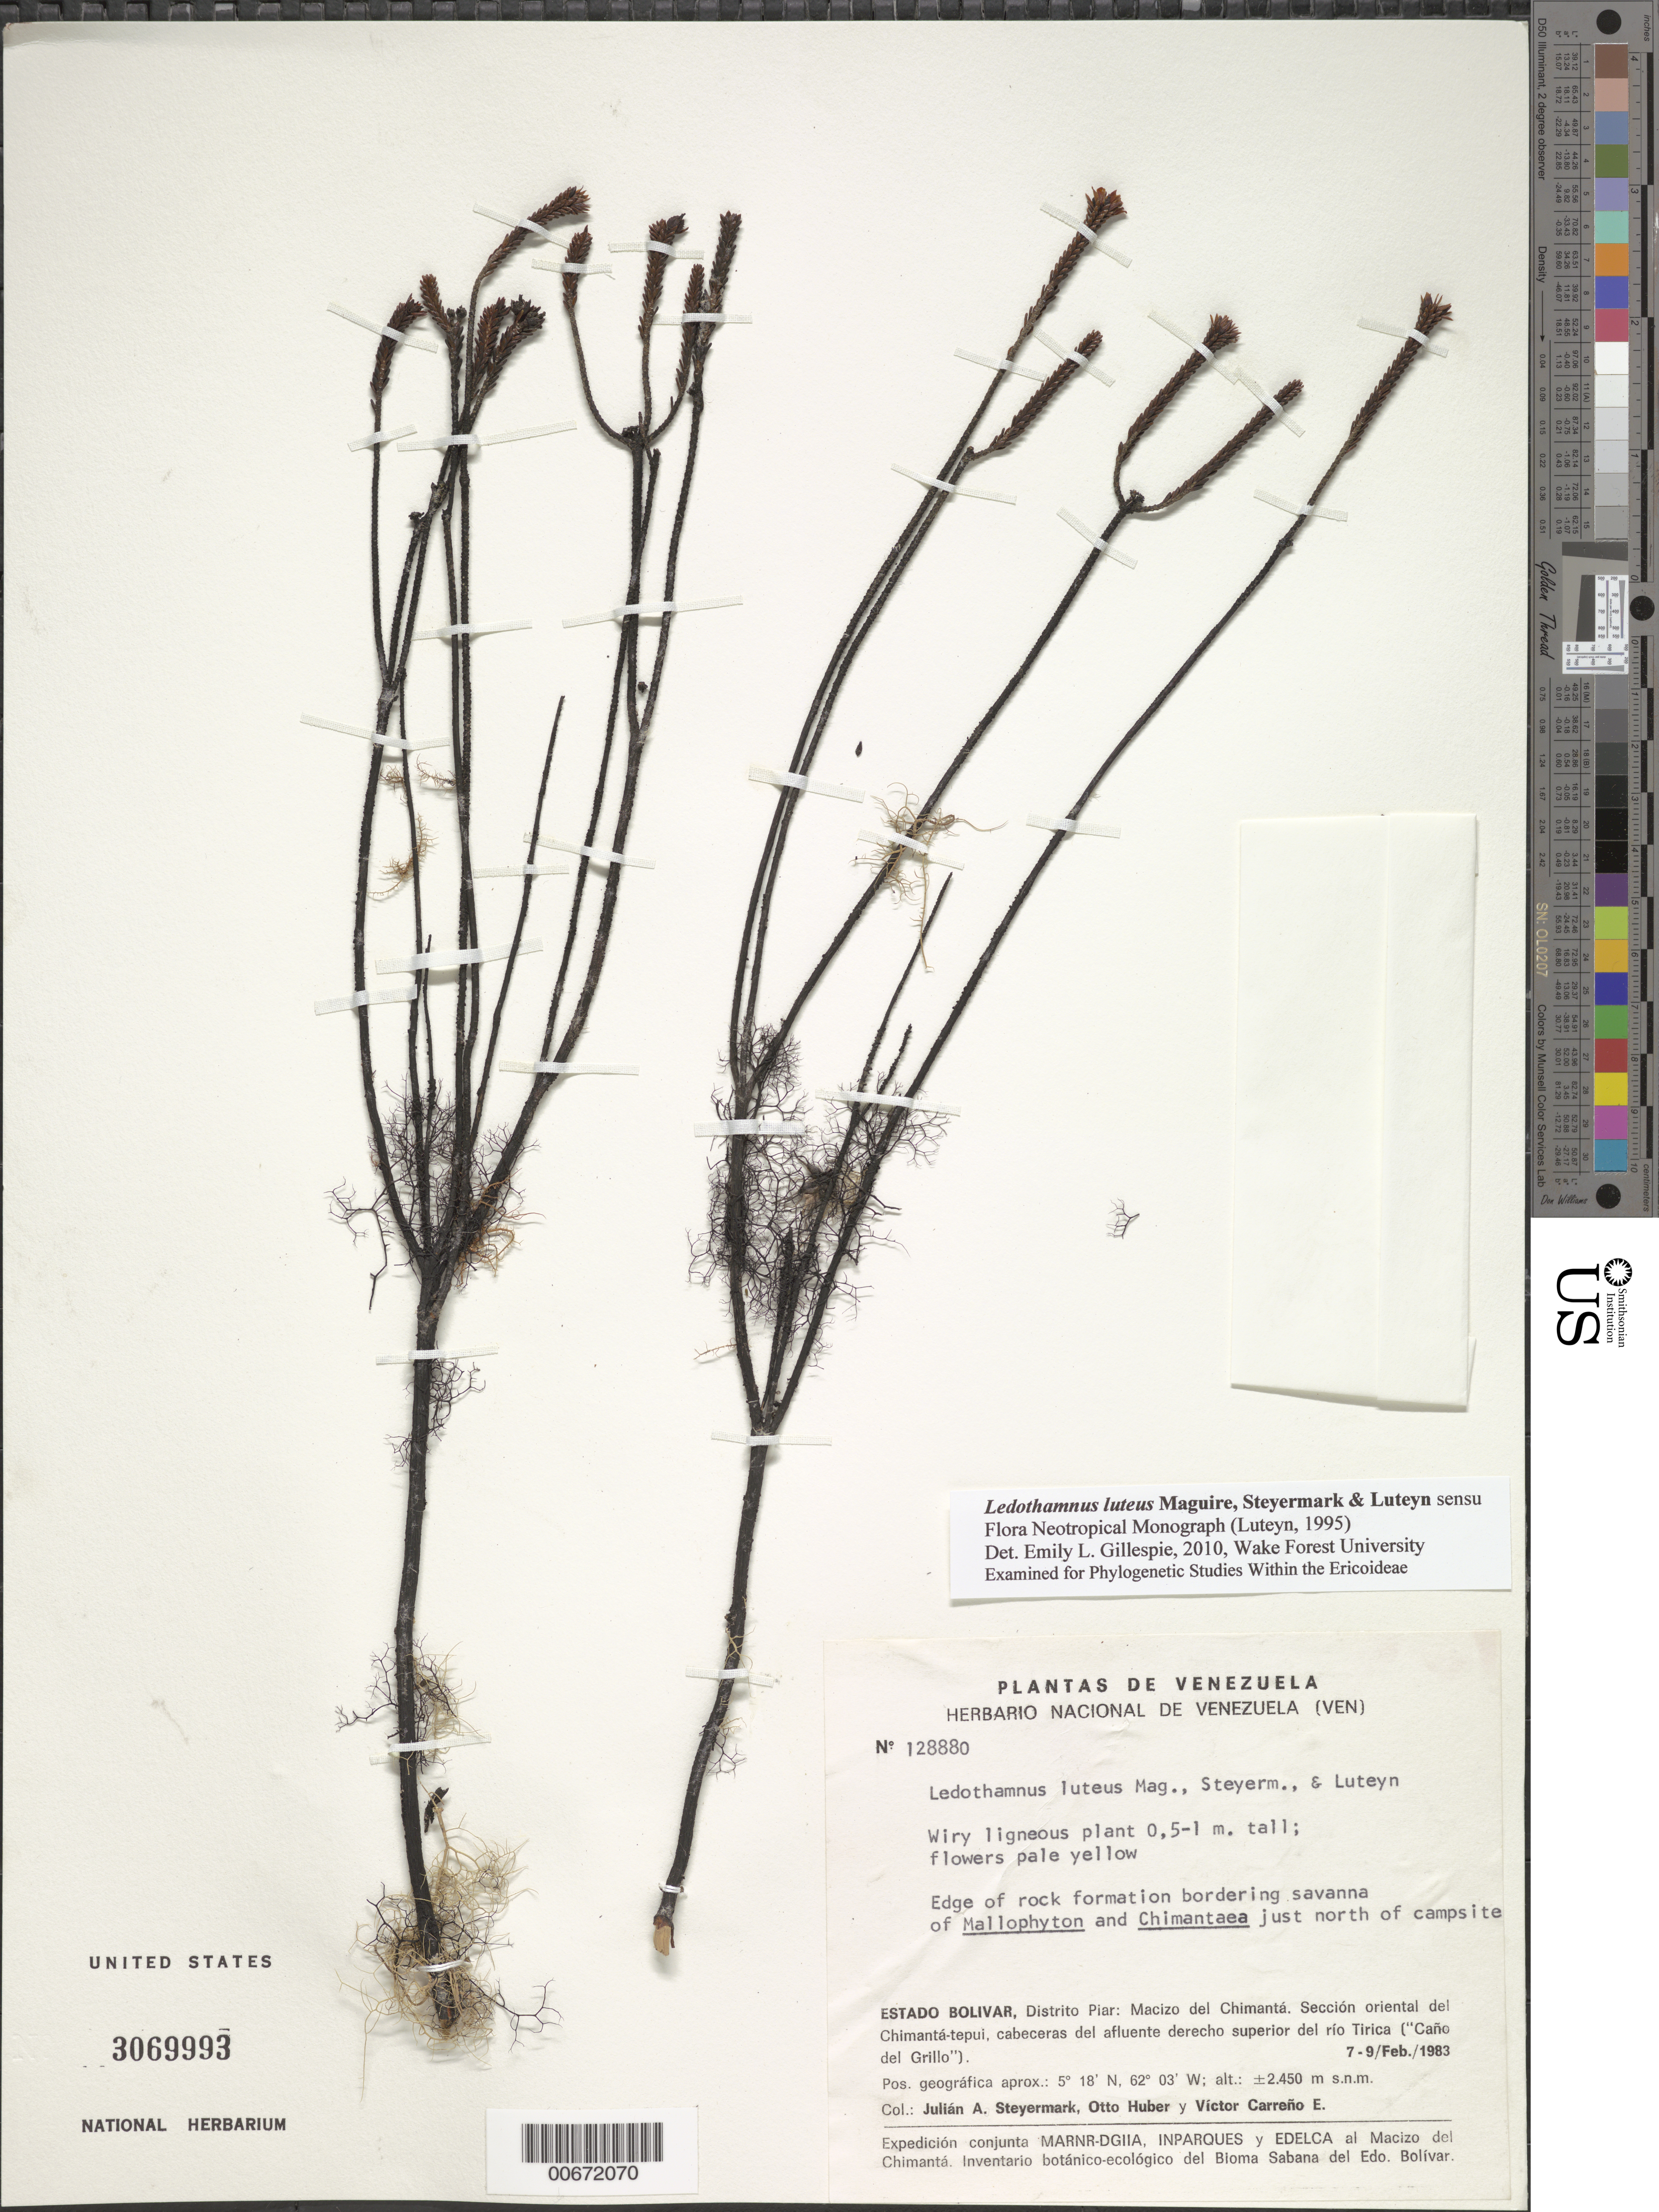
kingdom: Plantae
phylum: Tracheophyta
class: Magnoliopsida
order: Ericales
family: Ericaceae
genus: Ledothamnus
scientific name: Ledothamnus luteus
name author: Maguire et al.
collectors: J. Steyermark, O. Huber & V. Carreño E.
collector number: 128880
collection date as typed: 7-Feb-83 to 9-Feb-83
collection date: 1983-02-07/1983-02-09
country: Venezuela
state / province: Bolívar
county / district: Piar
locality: Macizo del Chimantá, sect. oriental del Chimantá-tepuí, cabeceras del afluente derecho superíor del Río Tirica (Caño del Grillo)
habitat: Edge of rock formation bordering savanna of Mallophyton & Chimantaea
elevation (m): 2450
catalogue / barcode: US 3069993